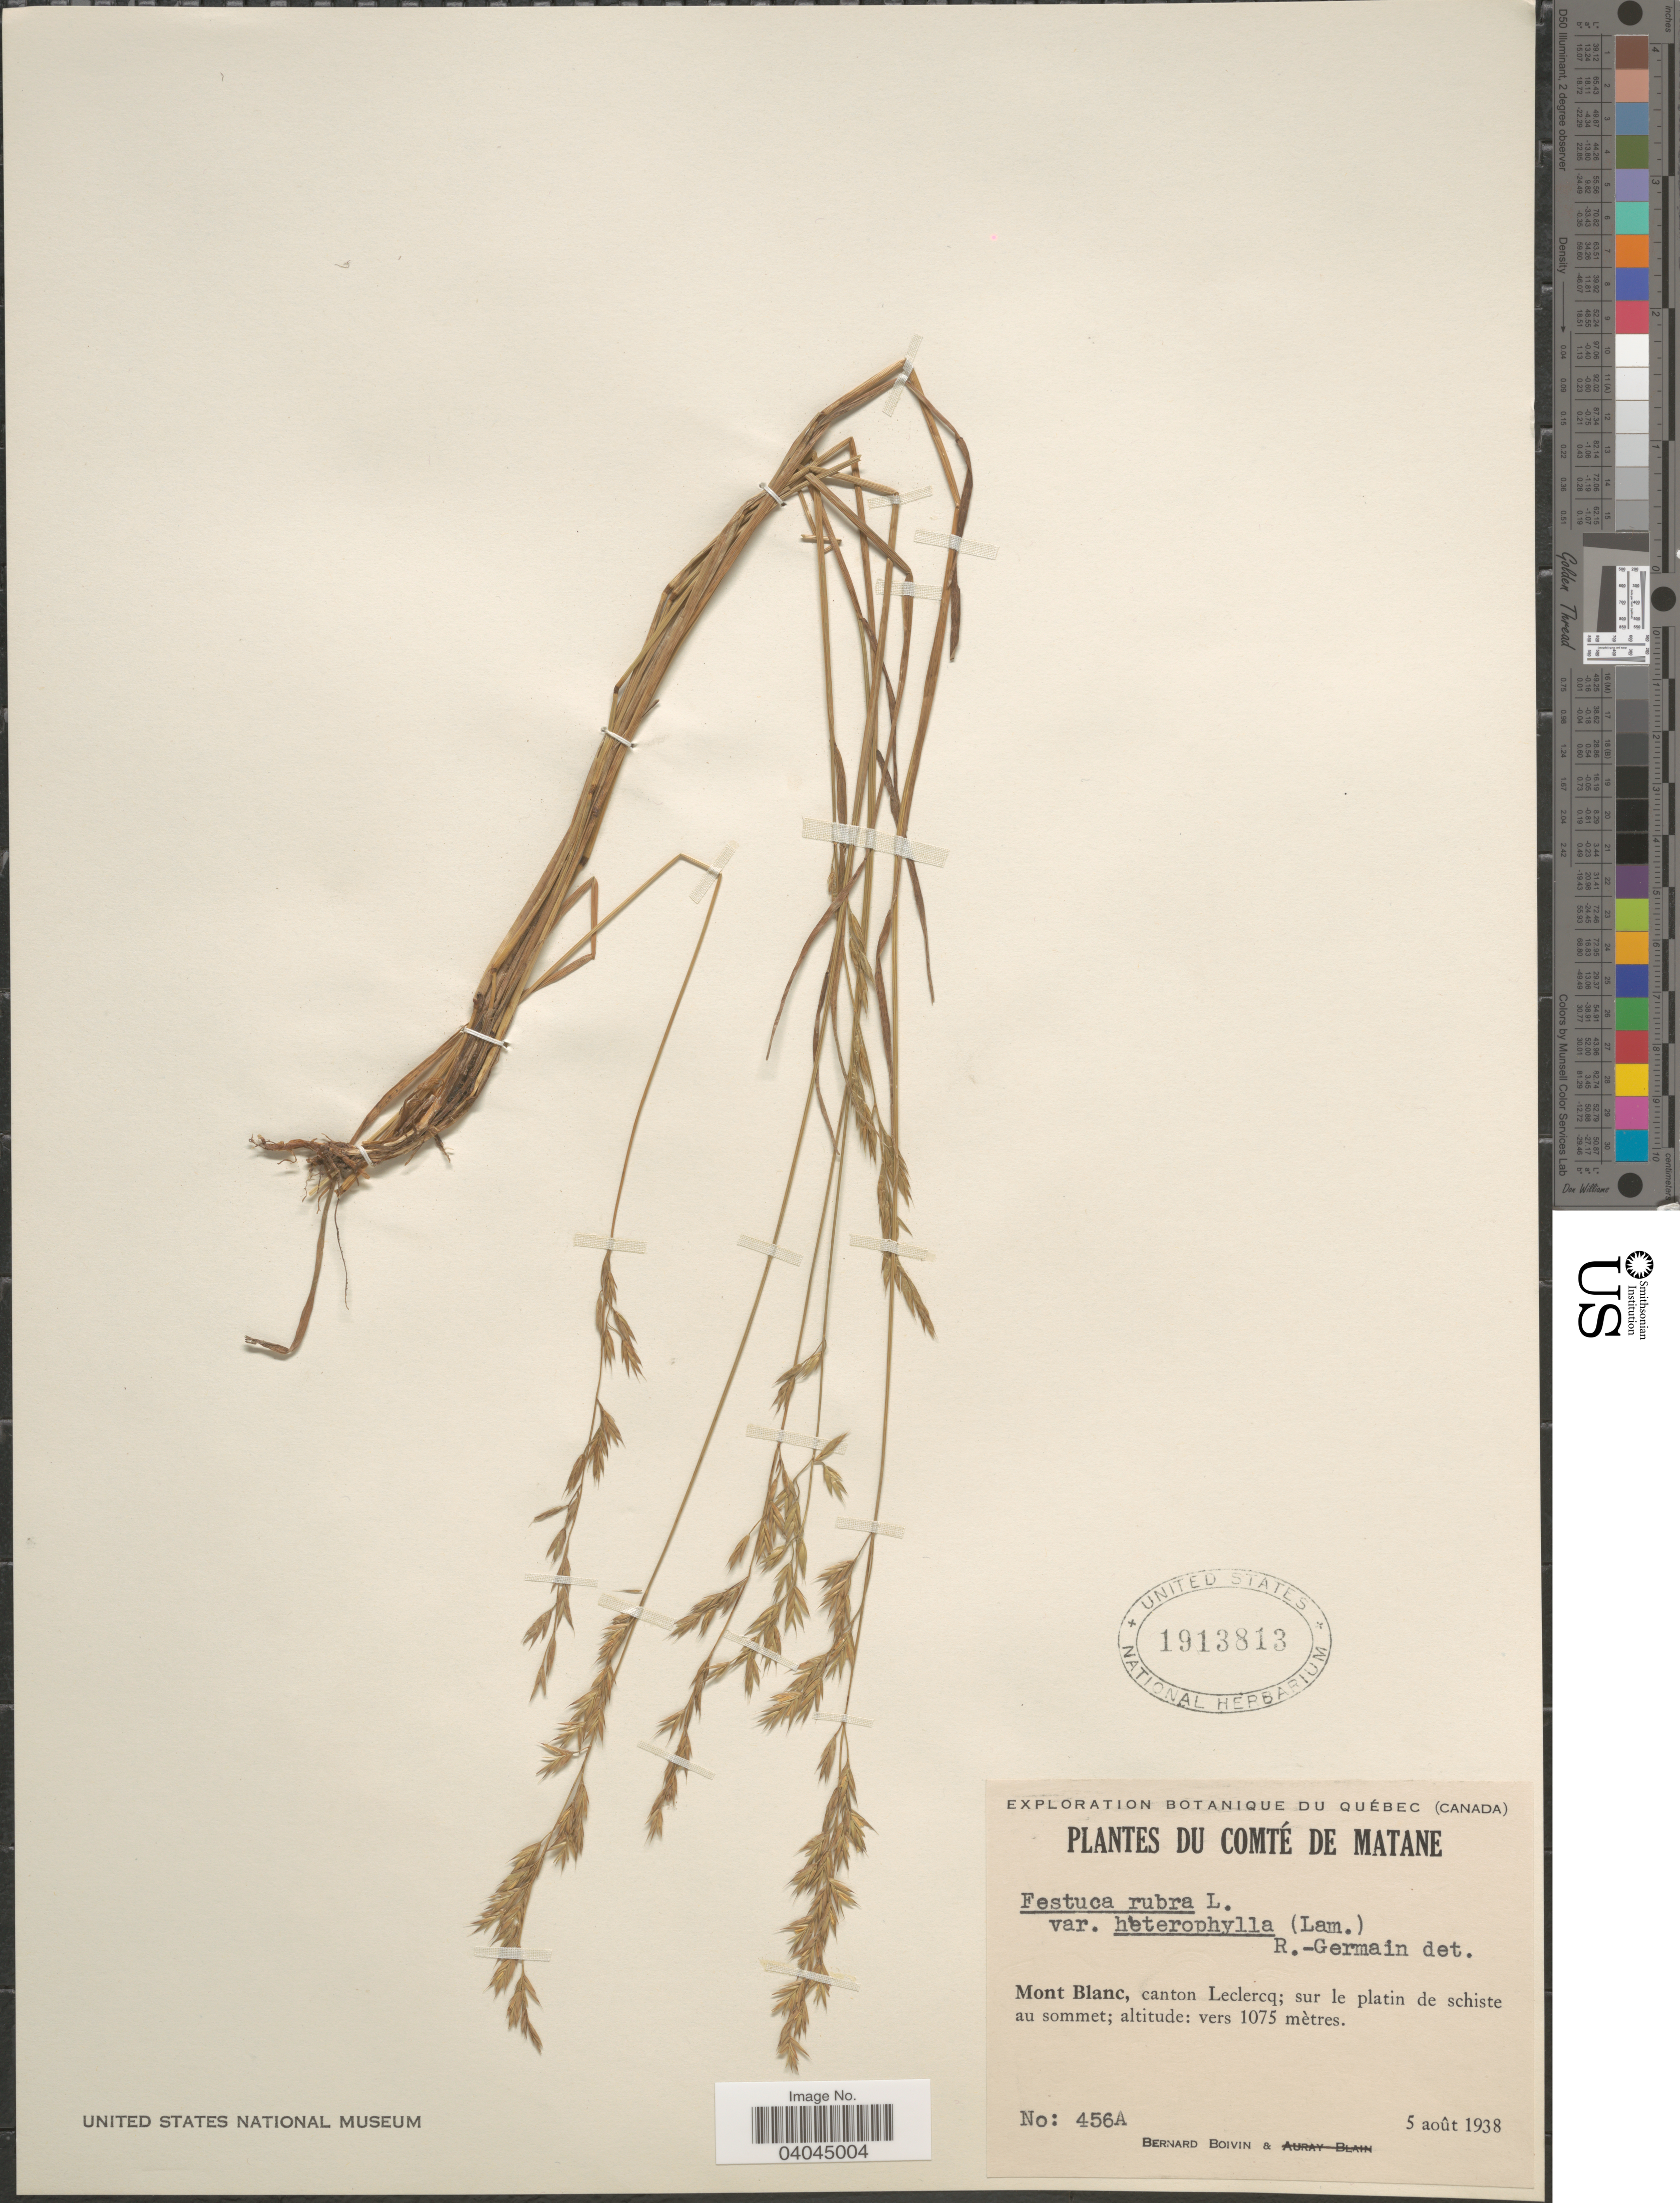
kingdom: Plantae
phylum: Tracheophyta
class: Liliopsida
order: Poales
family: Poaceae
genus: Festuca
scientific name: Festuca rubra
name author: L.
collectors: J. R. B. Boivin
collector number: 456A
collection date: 1938-08-05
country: Canada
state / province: Quebec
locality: Comté de Matane. Mont Blanc, canton Leclercq; sur le platin de schiste au sommet.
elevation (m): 1075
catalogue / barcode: US 1913813